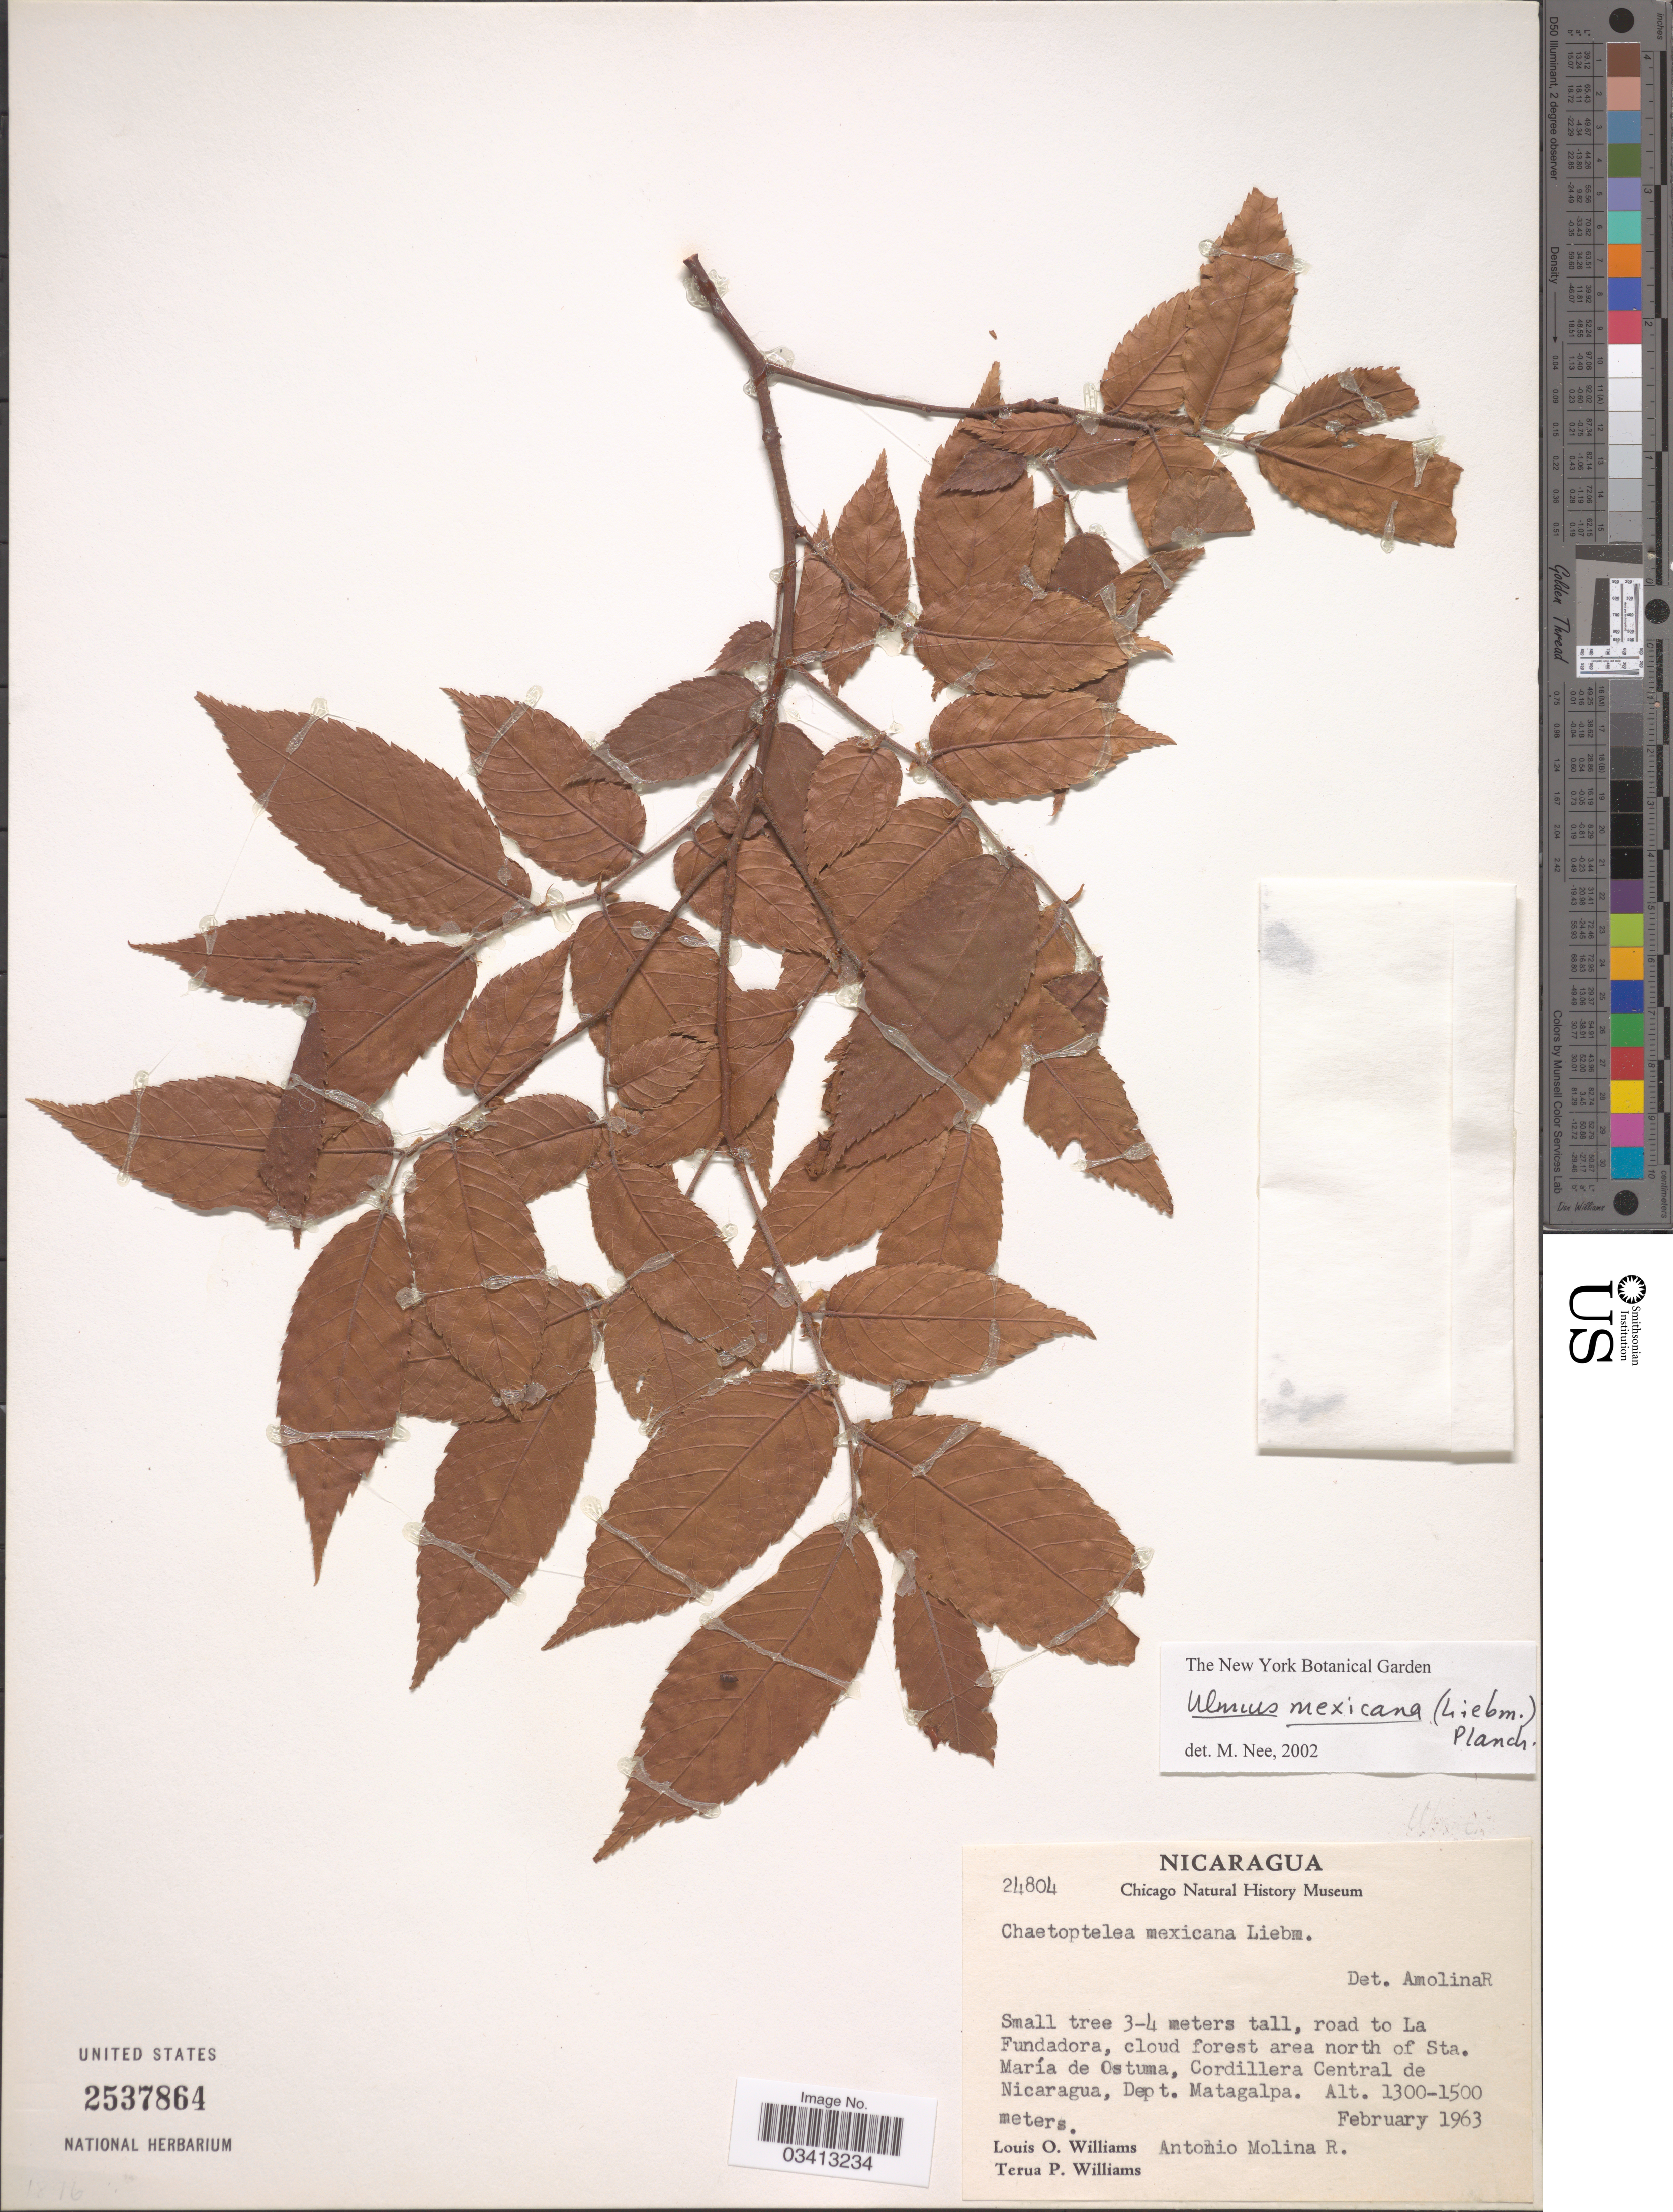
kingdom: Plantae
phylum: Tracheophyta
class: Magnoliopsida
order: Rosales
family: Ulmaceae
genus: Ulmus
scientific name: Ulmus mexicana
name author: (Liebm.) Planch.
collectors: L. O. Williams, A. Molina R. & T. Williams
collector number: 24804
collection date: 1963-02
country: Nicaragua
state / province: Matagalpa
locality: Cloud forest area north of Sta. María de Ostuma, Cordillera Central de Nicaragua, Dept. Matagalpa.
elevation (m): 1300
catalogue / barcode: US 2537864